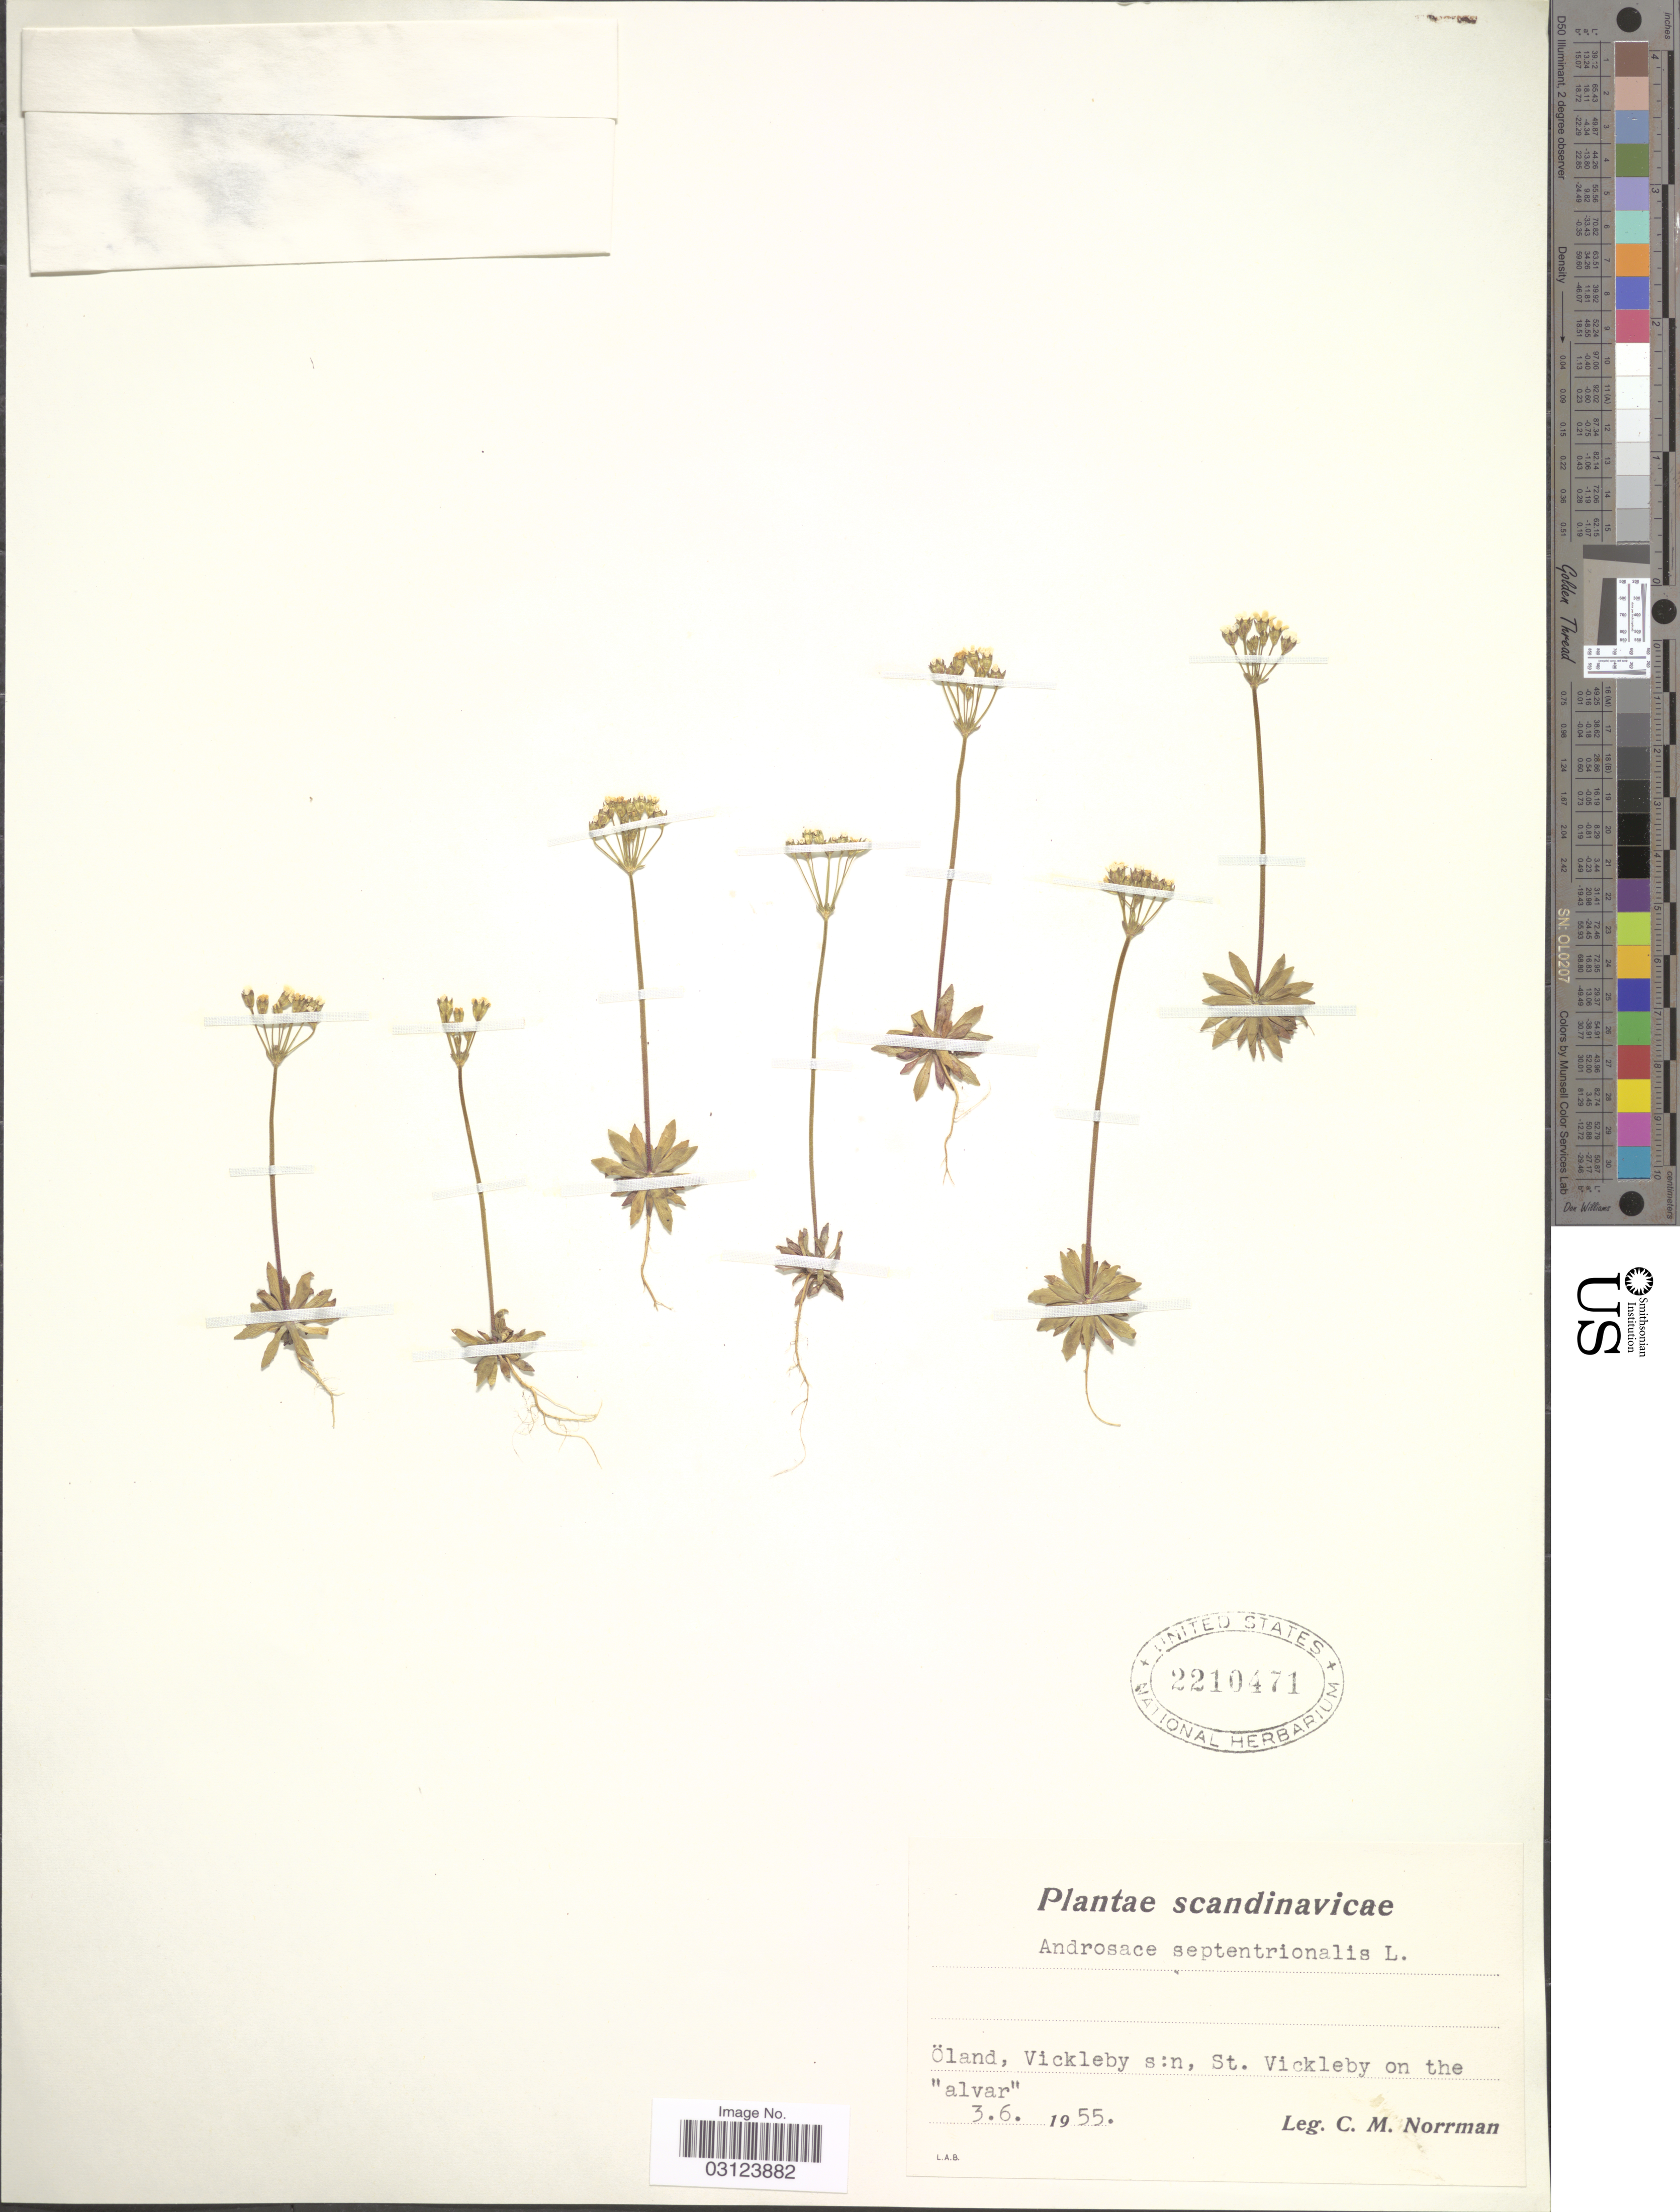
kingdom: Plantae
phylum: Tracheophyta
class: Magnoliopsida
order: Ericales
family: Primulaceae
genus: Androsace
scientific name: Androsace septentrionalis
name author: L.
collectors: C. Norrman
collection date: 1955-06-03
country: Sweden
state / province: Kalmar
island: Oland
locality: Scandinavicae, Öland, Vickleby, St. Vickleby on the "alvar".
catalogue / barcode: US 2210471